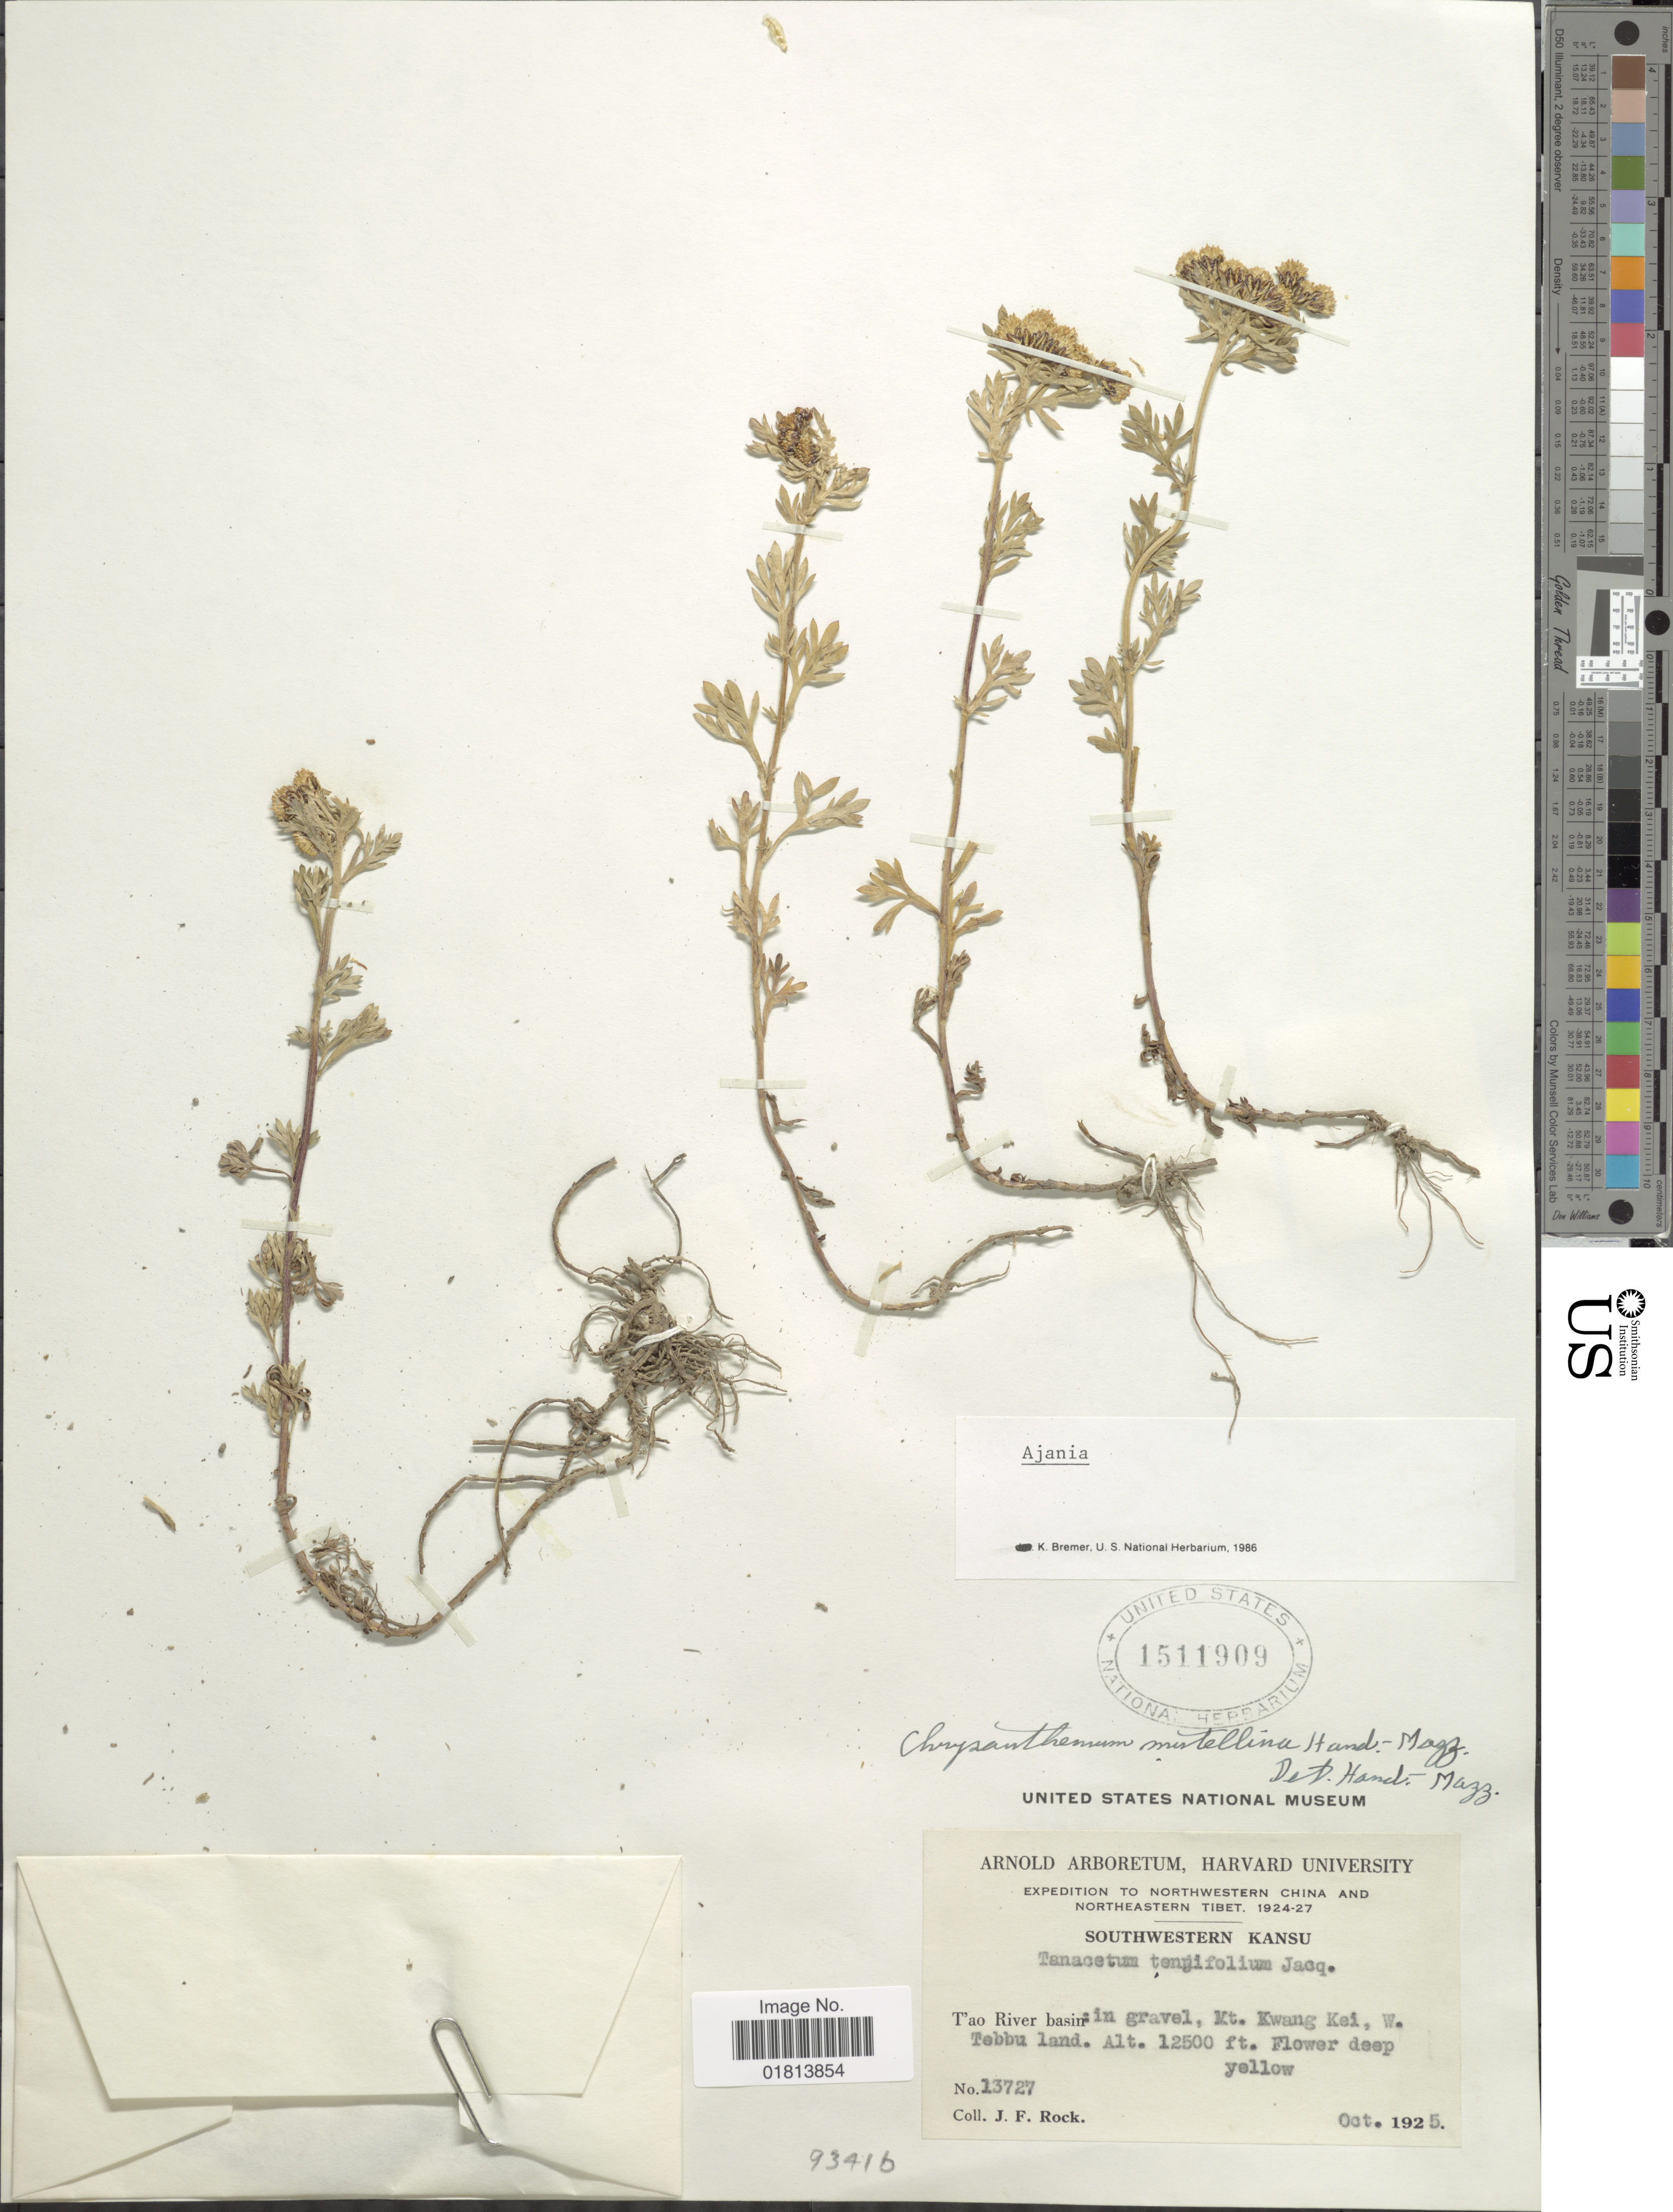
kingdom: Plantae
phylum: Tracheophyta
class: Magnoliopsida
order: Asterales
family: Asteraceae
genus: Ajania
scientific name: Ajania mutellina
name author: Hand.-Mazz.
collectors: J. Rock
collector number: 13727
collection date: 1925-10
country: China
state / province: Gansu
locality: Southwestern Kansu, T'ao River basin: in gravel, Mt. Kwang Kei, W. Tebbu Land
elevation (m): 3810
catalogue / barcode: US 1511909